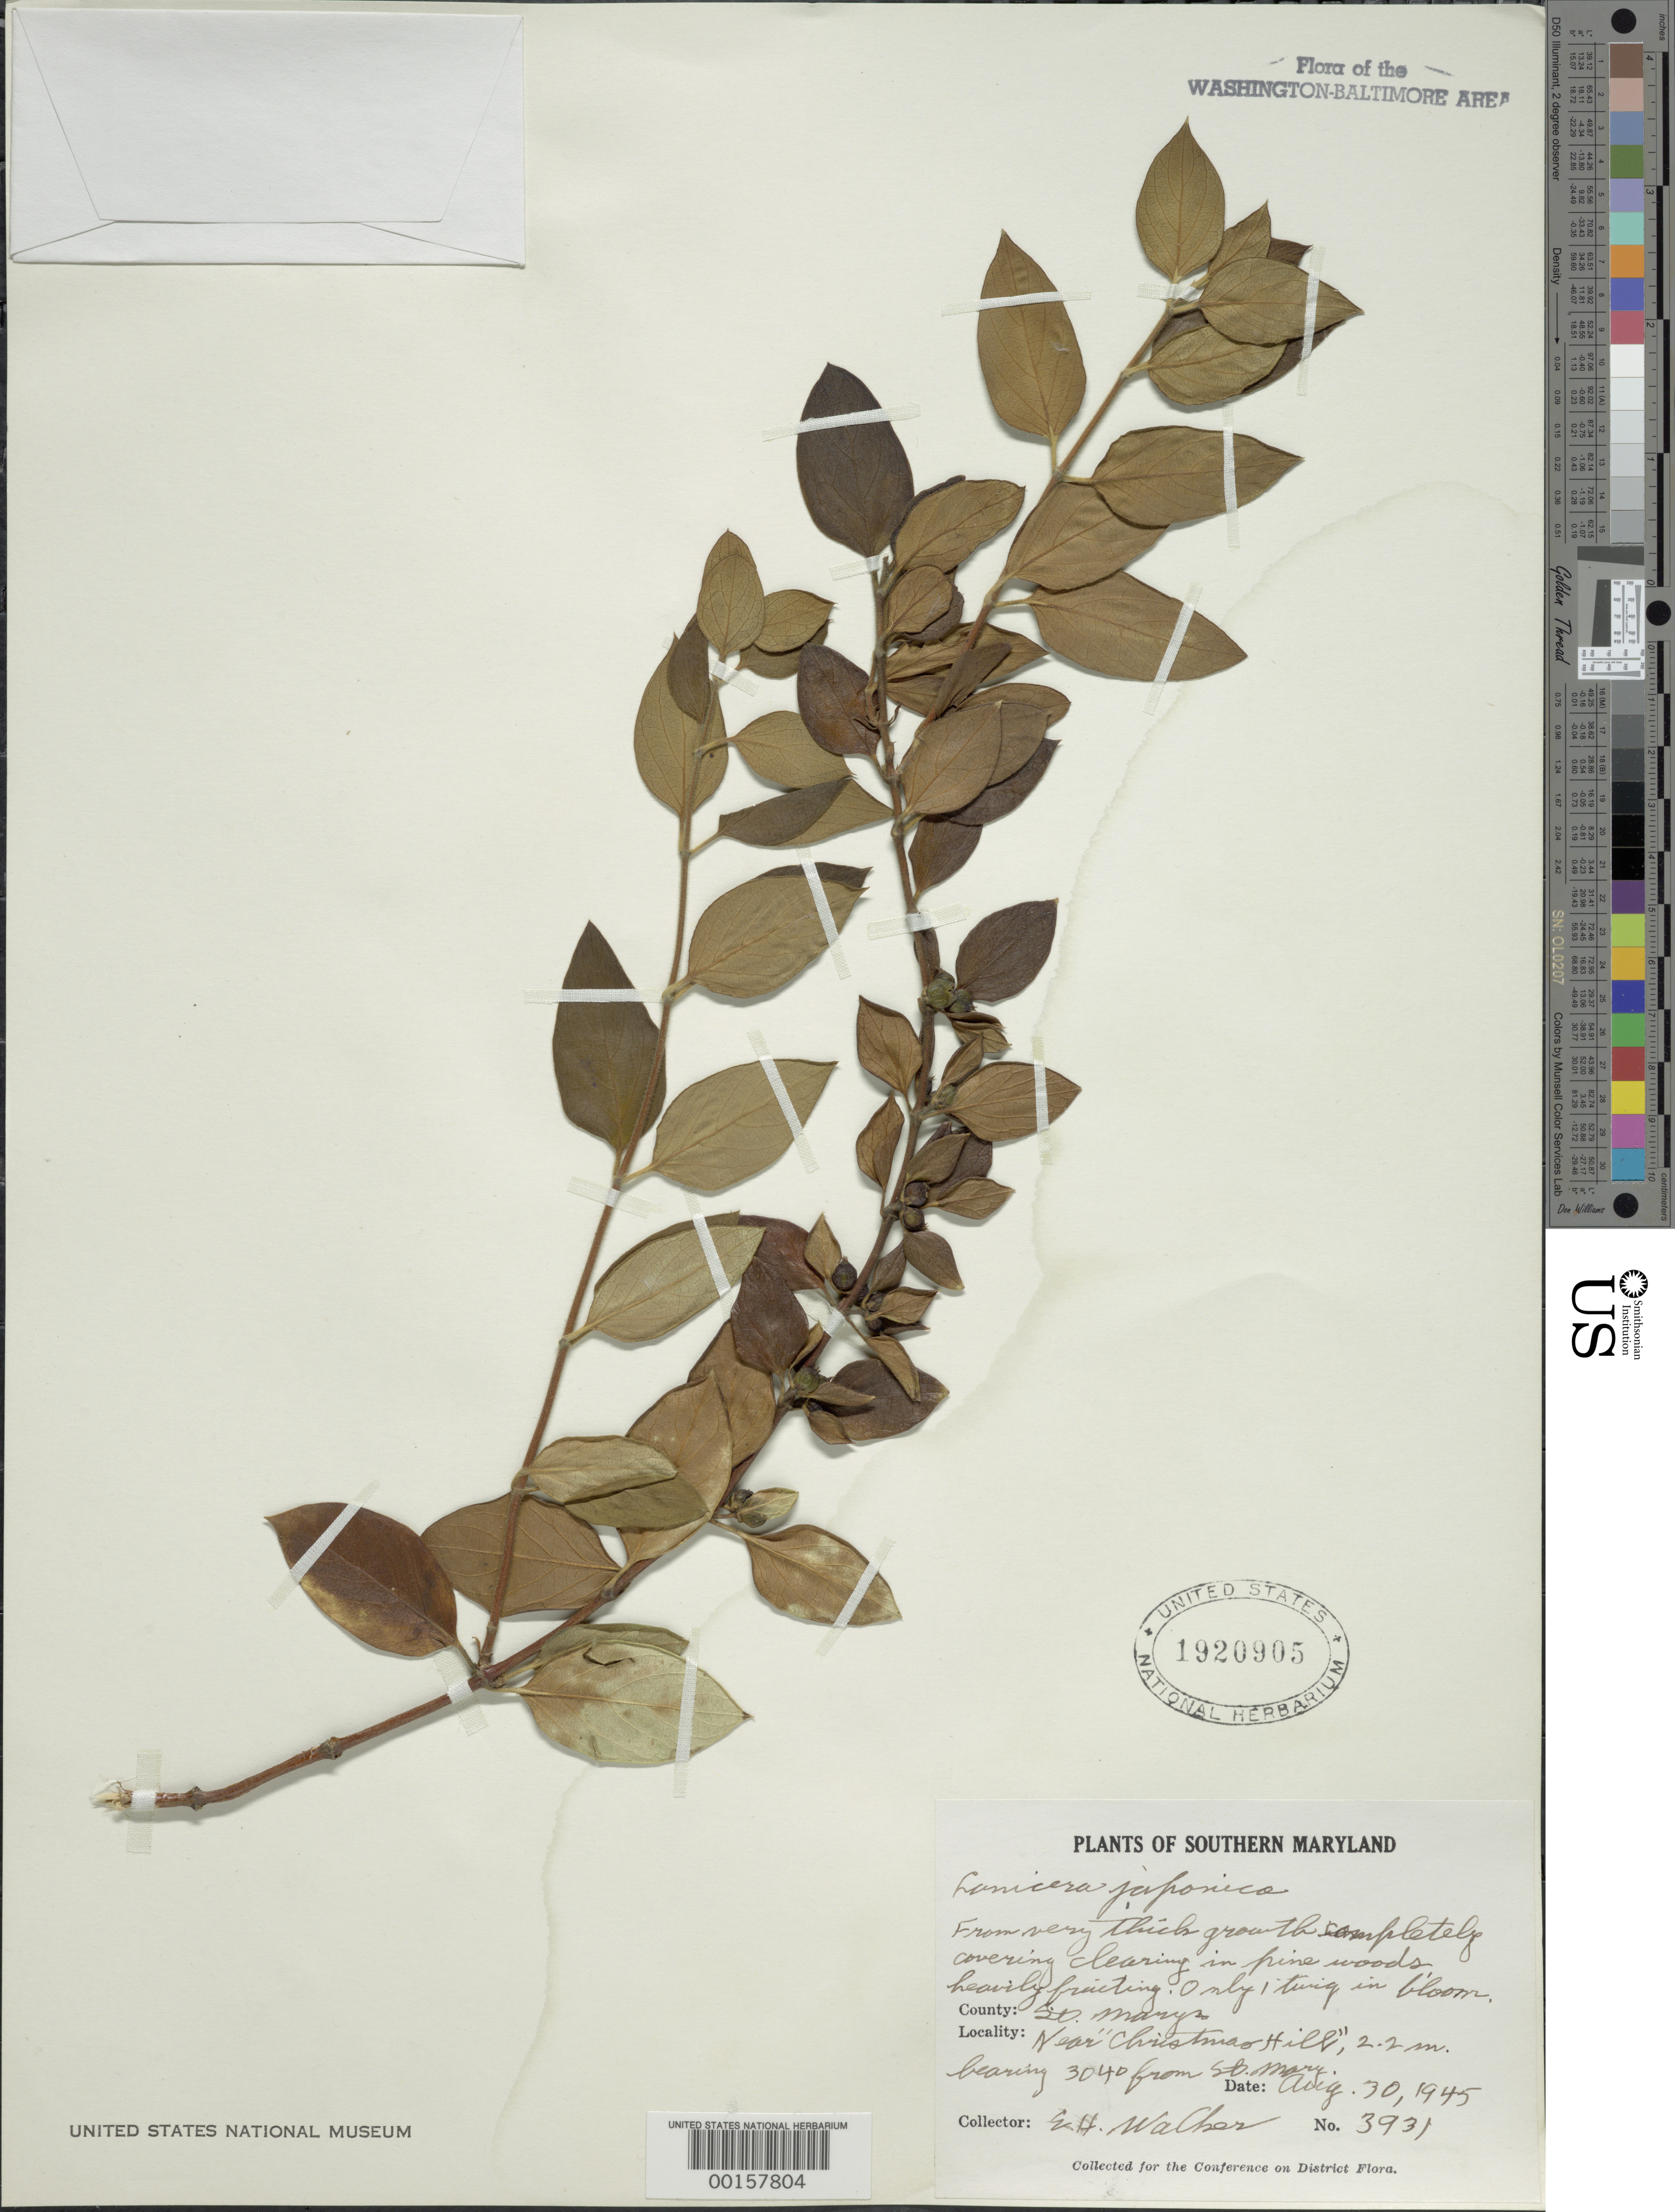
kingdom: Plantae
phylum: Tracheophyta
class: Magnoliopsida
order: Dipsacales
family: Caprifoliaceae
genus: Lonicera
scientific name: Lonicera japonica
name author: Thunb.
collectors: E. H. Walker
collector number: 3931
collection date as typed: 30 Aug 1945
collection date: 1945-08-30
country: United States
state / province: Maryland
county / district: St. Mary's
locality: Near "Christmas Hill", 2.2 mi. Bearing 304 Degrees from St. Mary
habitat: Clearing in pine woods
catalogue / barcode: US 1920905